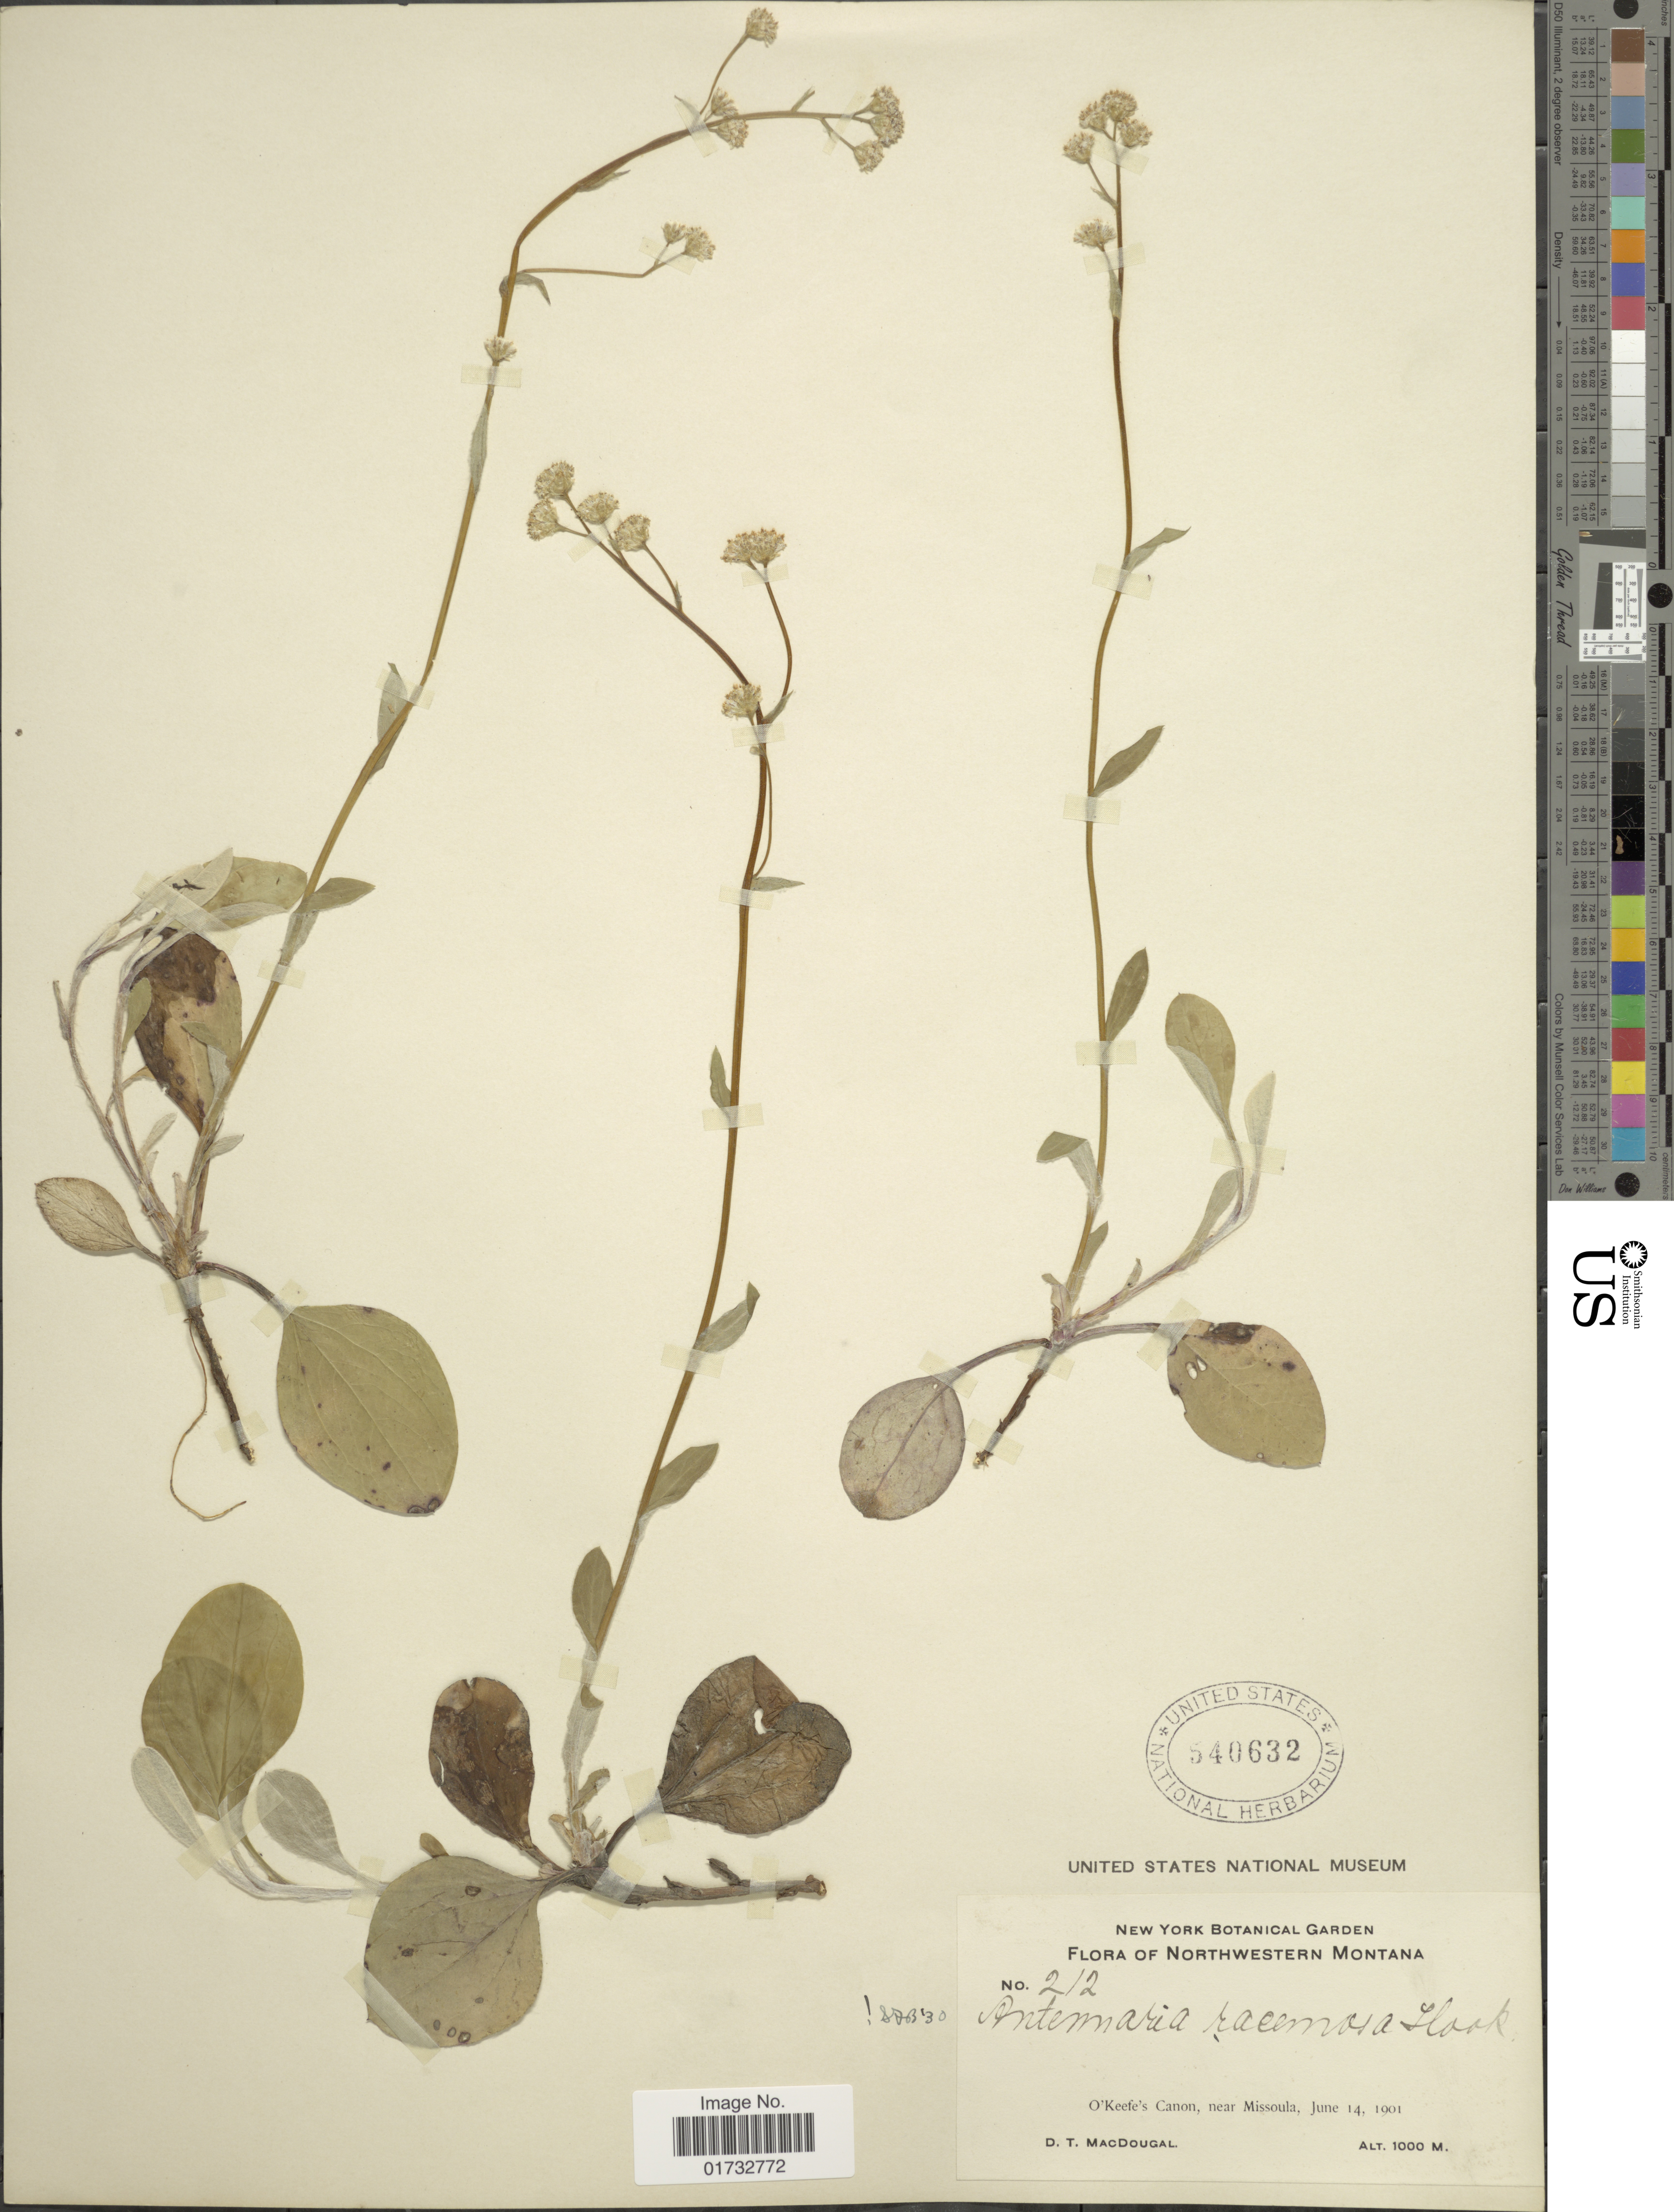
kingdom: Plantae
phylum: Tracheophyta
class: Magnoliopsida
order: Asterales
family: Asteraceae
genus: Antennaria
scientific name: Antennaria racemosa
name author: Hook.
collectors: D. T. MacDougal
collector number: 212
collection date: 1901-06-14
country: United States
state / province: Montana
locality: Northwestern Montana. O'Keefe's Canon, near Missoula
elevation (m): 1000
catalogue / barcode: US 540632